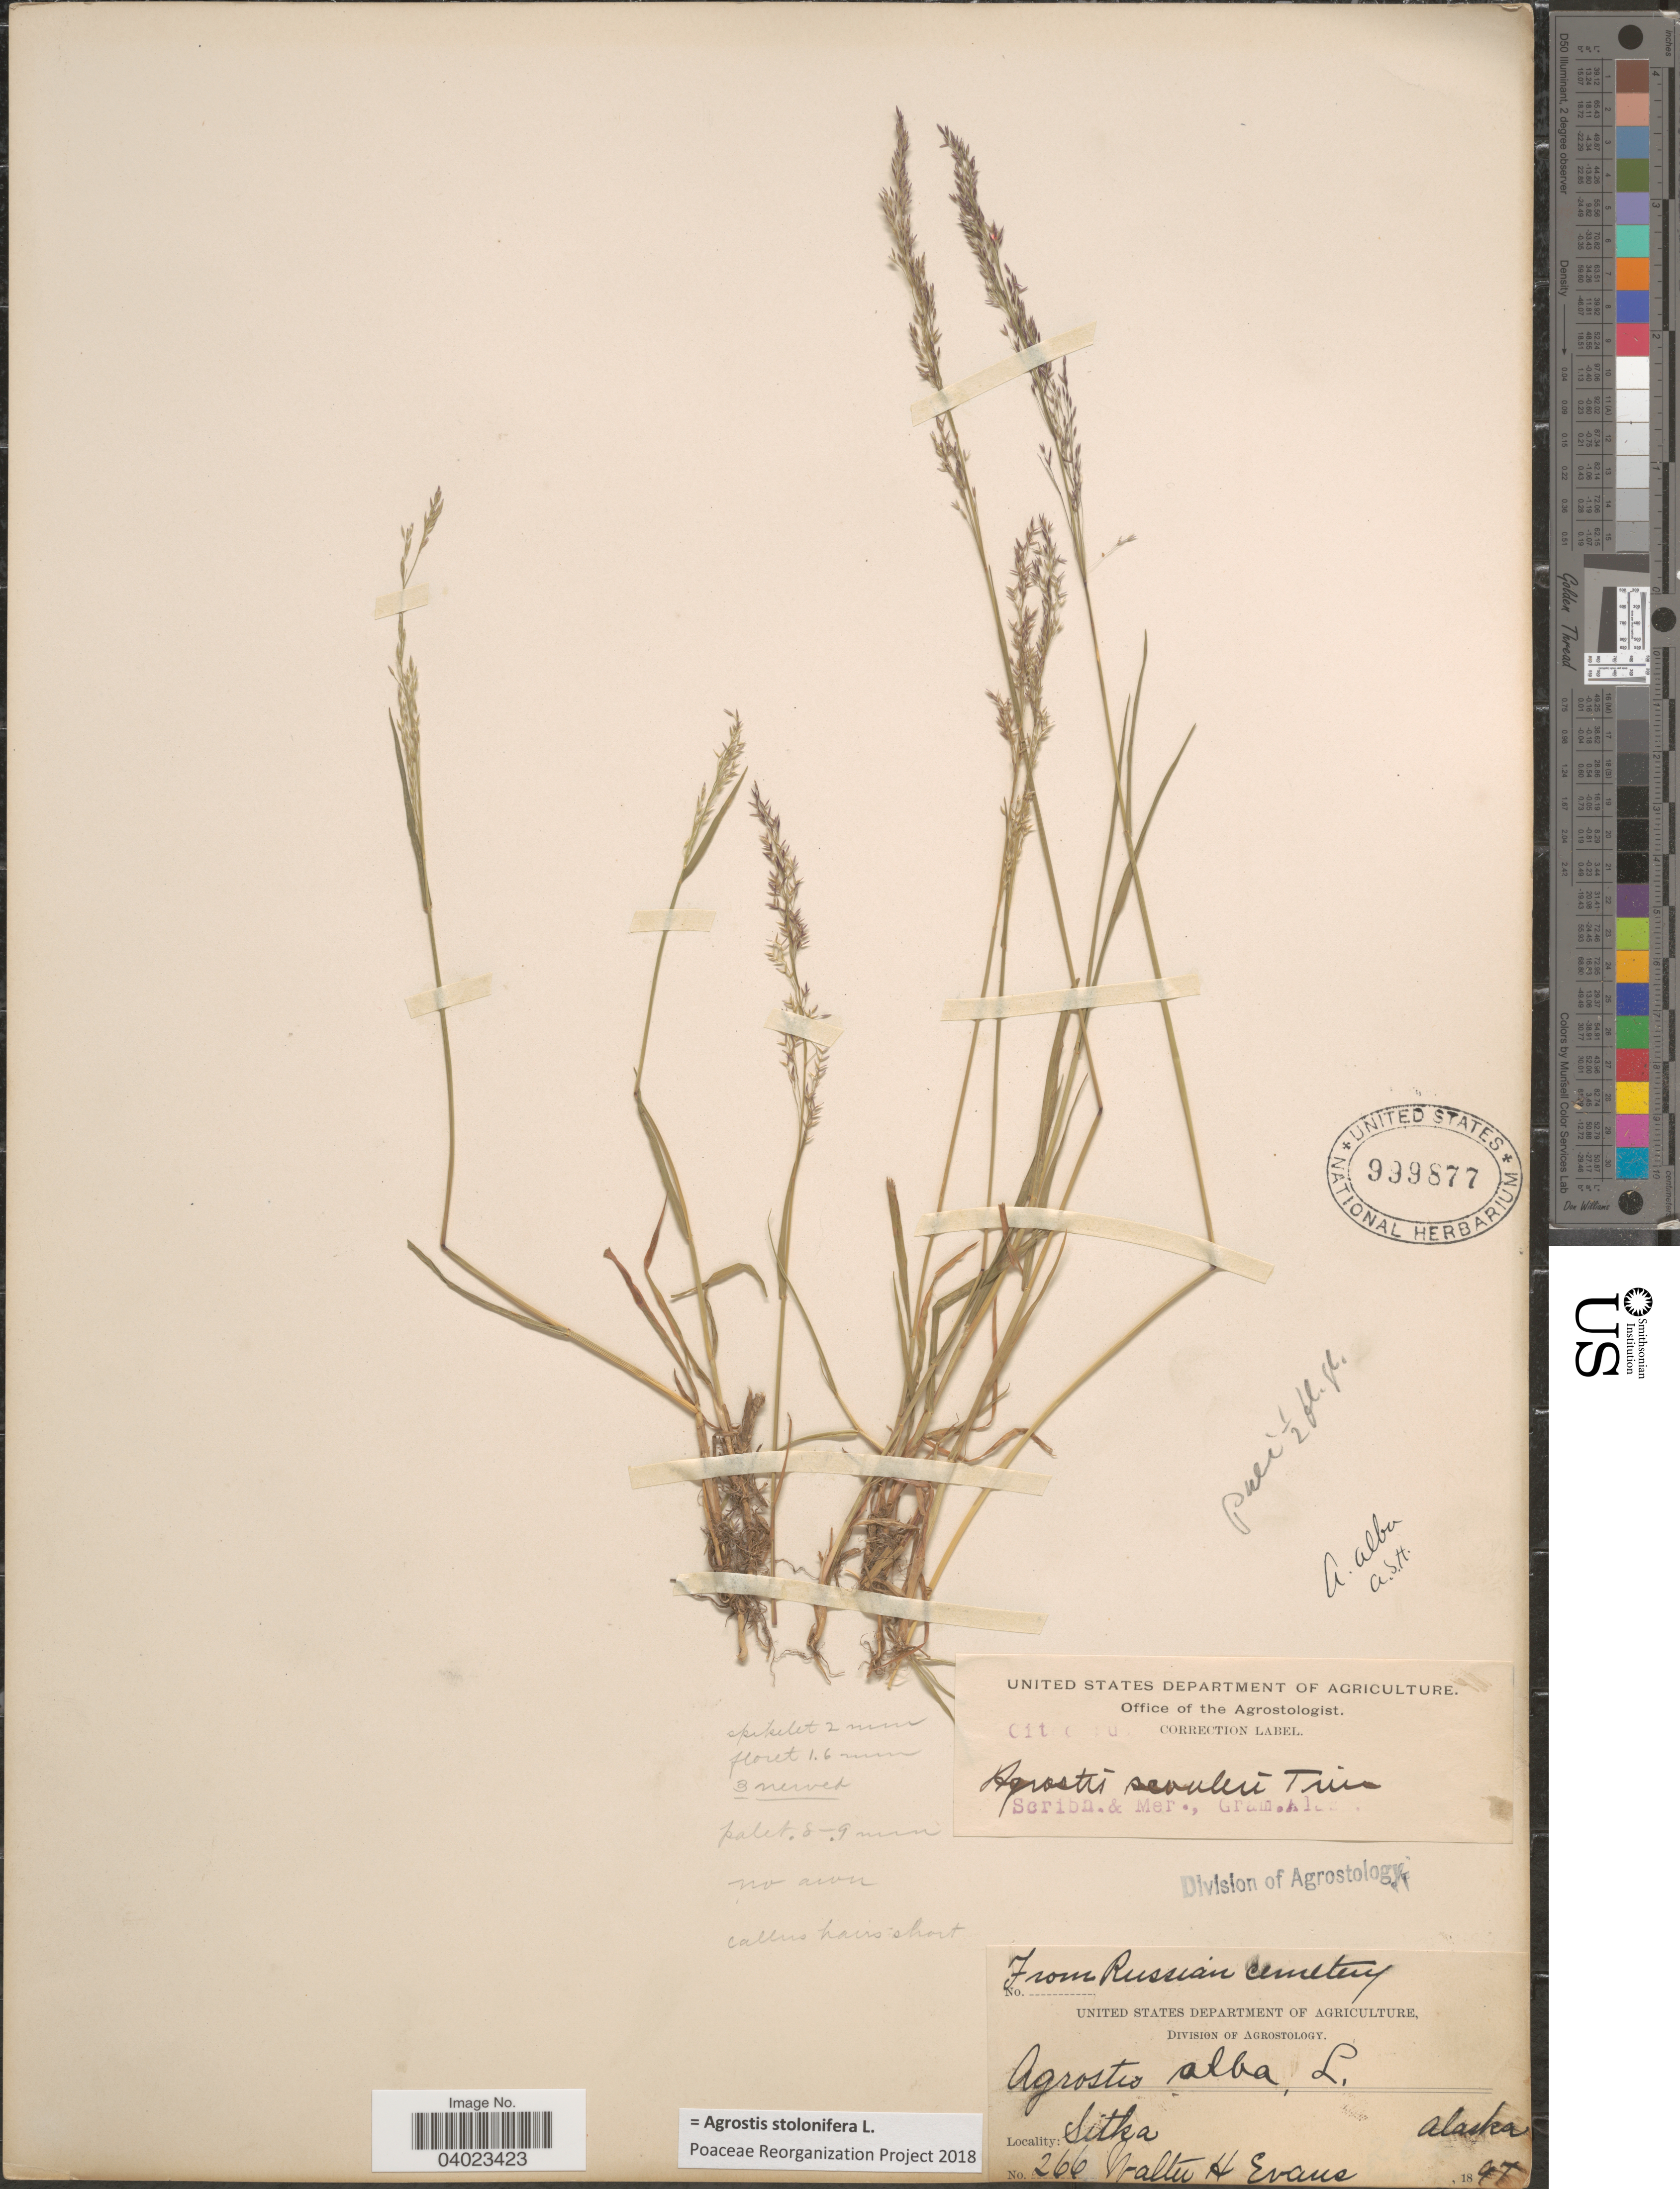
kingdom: Plantae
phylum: Tracheophyta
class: Liliopsida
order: Poales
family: Poaceae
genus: Agrostis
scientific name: Agrostis stolonifera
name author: L.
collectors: W. H. Evans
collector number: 266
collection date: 1897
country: United States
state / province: Alaska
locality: Sitka.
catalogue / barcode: US 999877